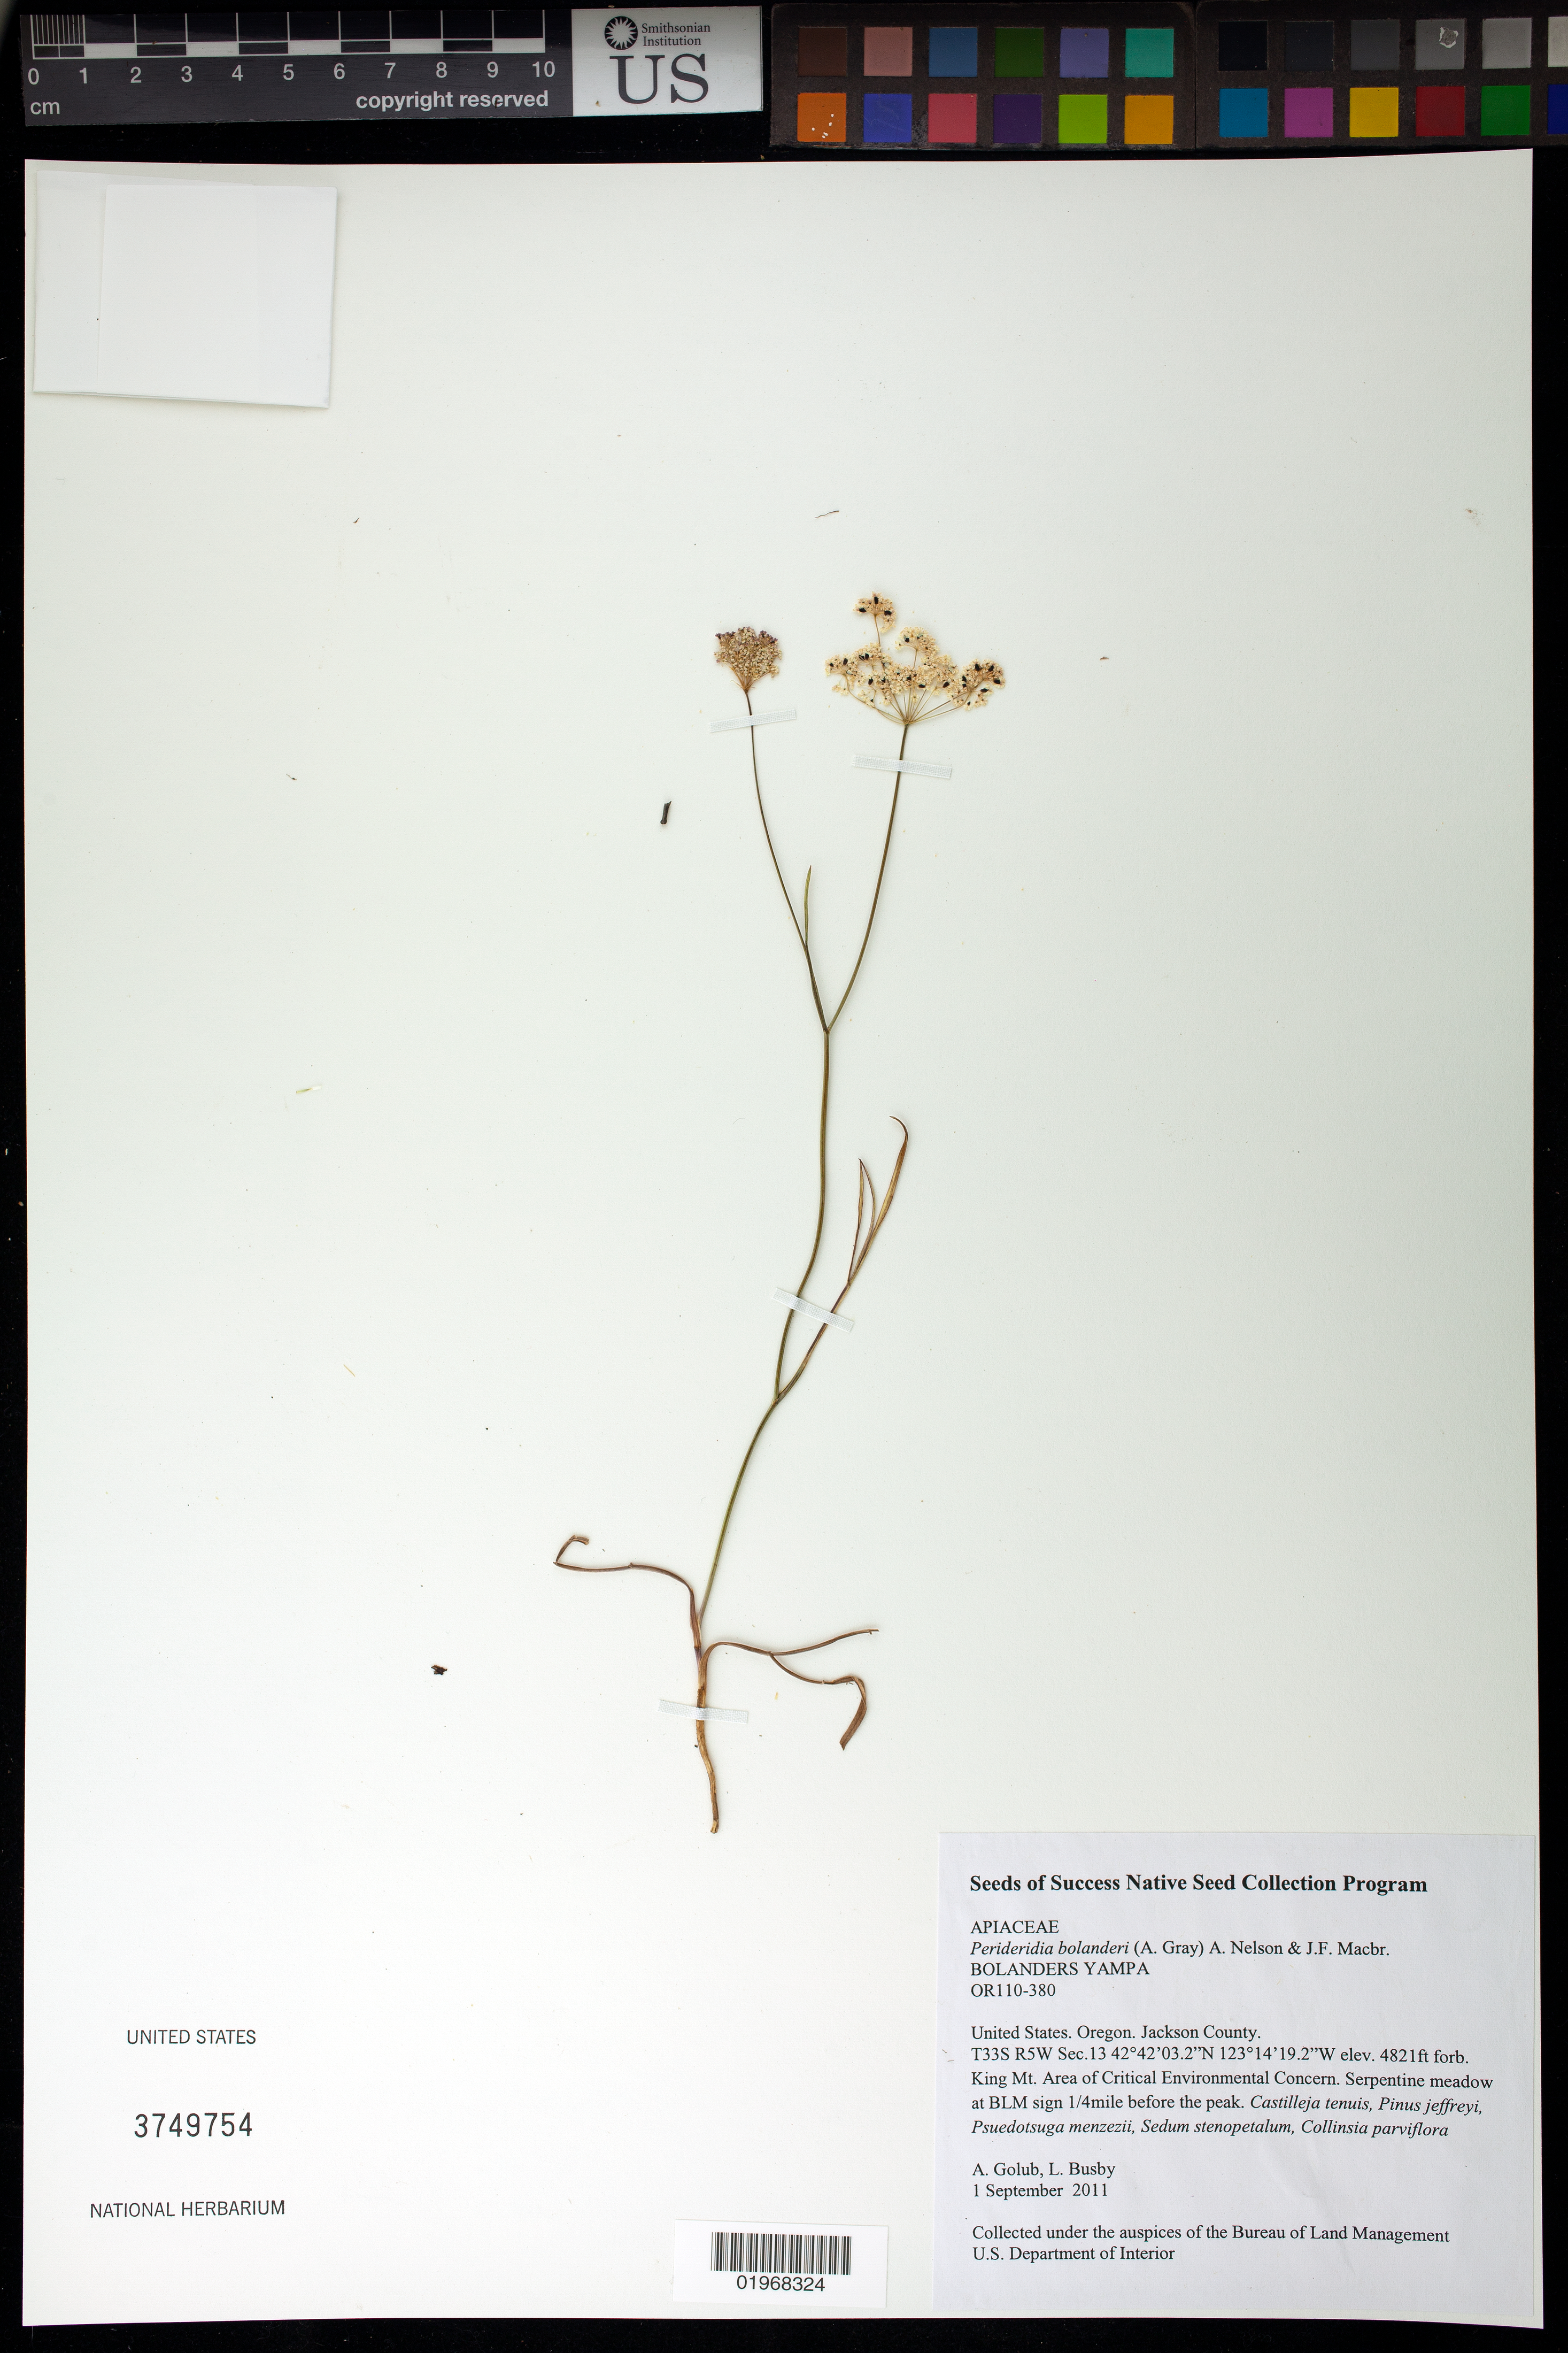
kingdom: Plantae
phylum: Tracheophyta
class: Magnoliopsida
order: Apiales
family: Apiaceae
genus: Perideridia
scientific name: Perideridia bolanderi subsp. bolanderi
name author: (A. Gray) A. Nelson & J.F. Macbr.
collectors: A. Golub & L. Busby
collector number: OR110-380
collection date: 2011-09-01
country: United States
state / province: Oregon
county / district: Jackson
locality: King Mt. Area Critical Environmental Concern.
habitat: Serpentine meadow. With Castilleja tenuis, Pinus jefferyi, Sedum stenopetalum, ect.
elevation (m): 1469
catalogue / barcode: US 3749754